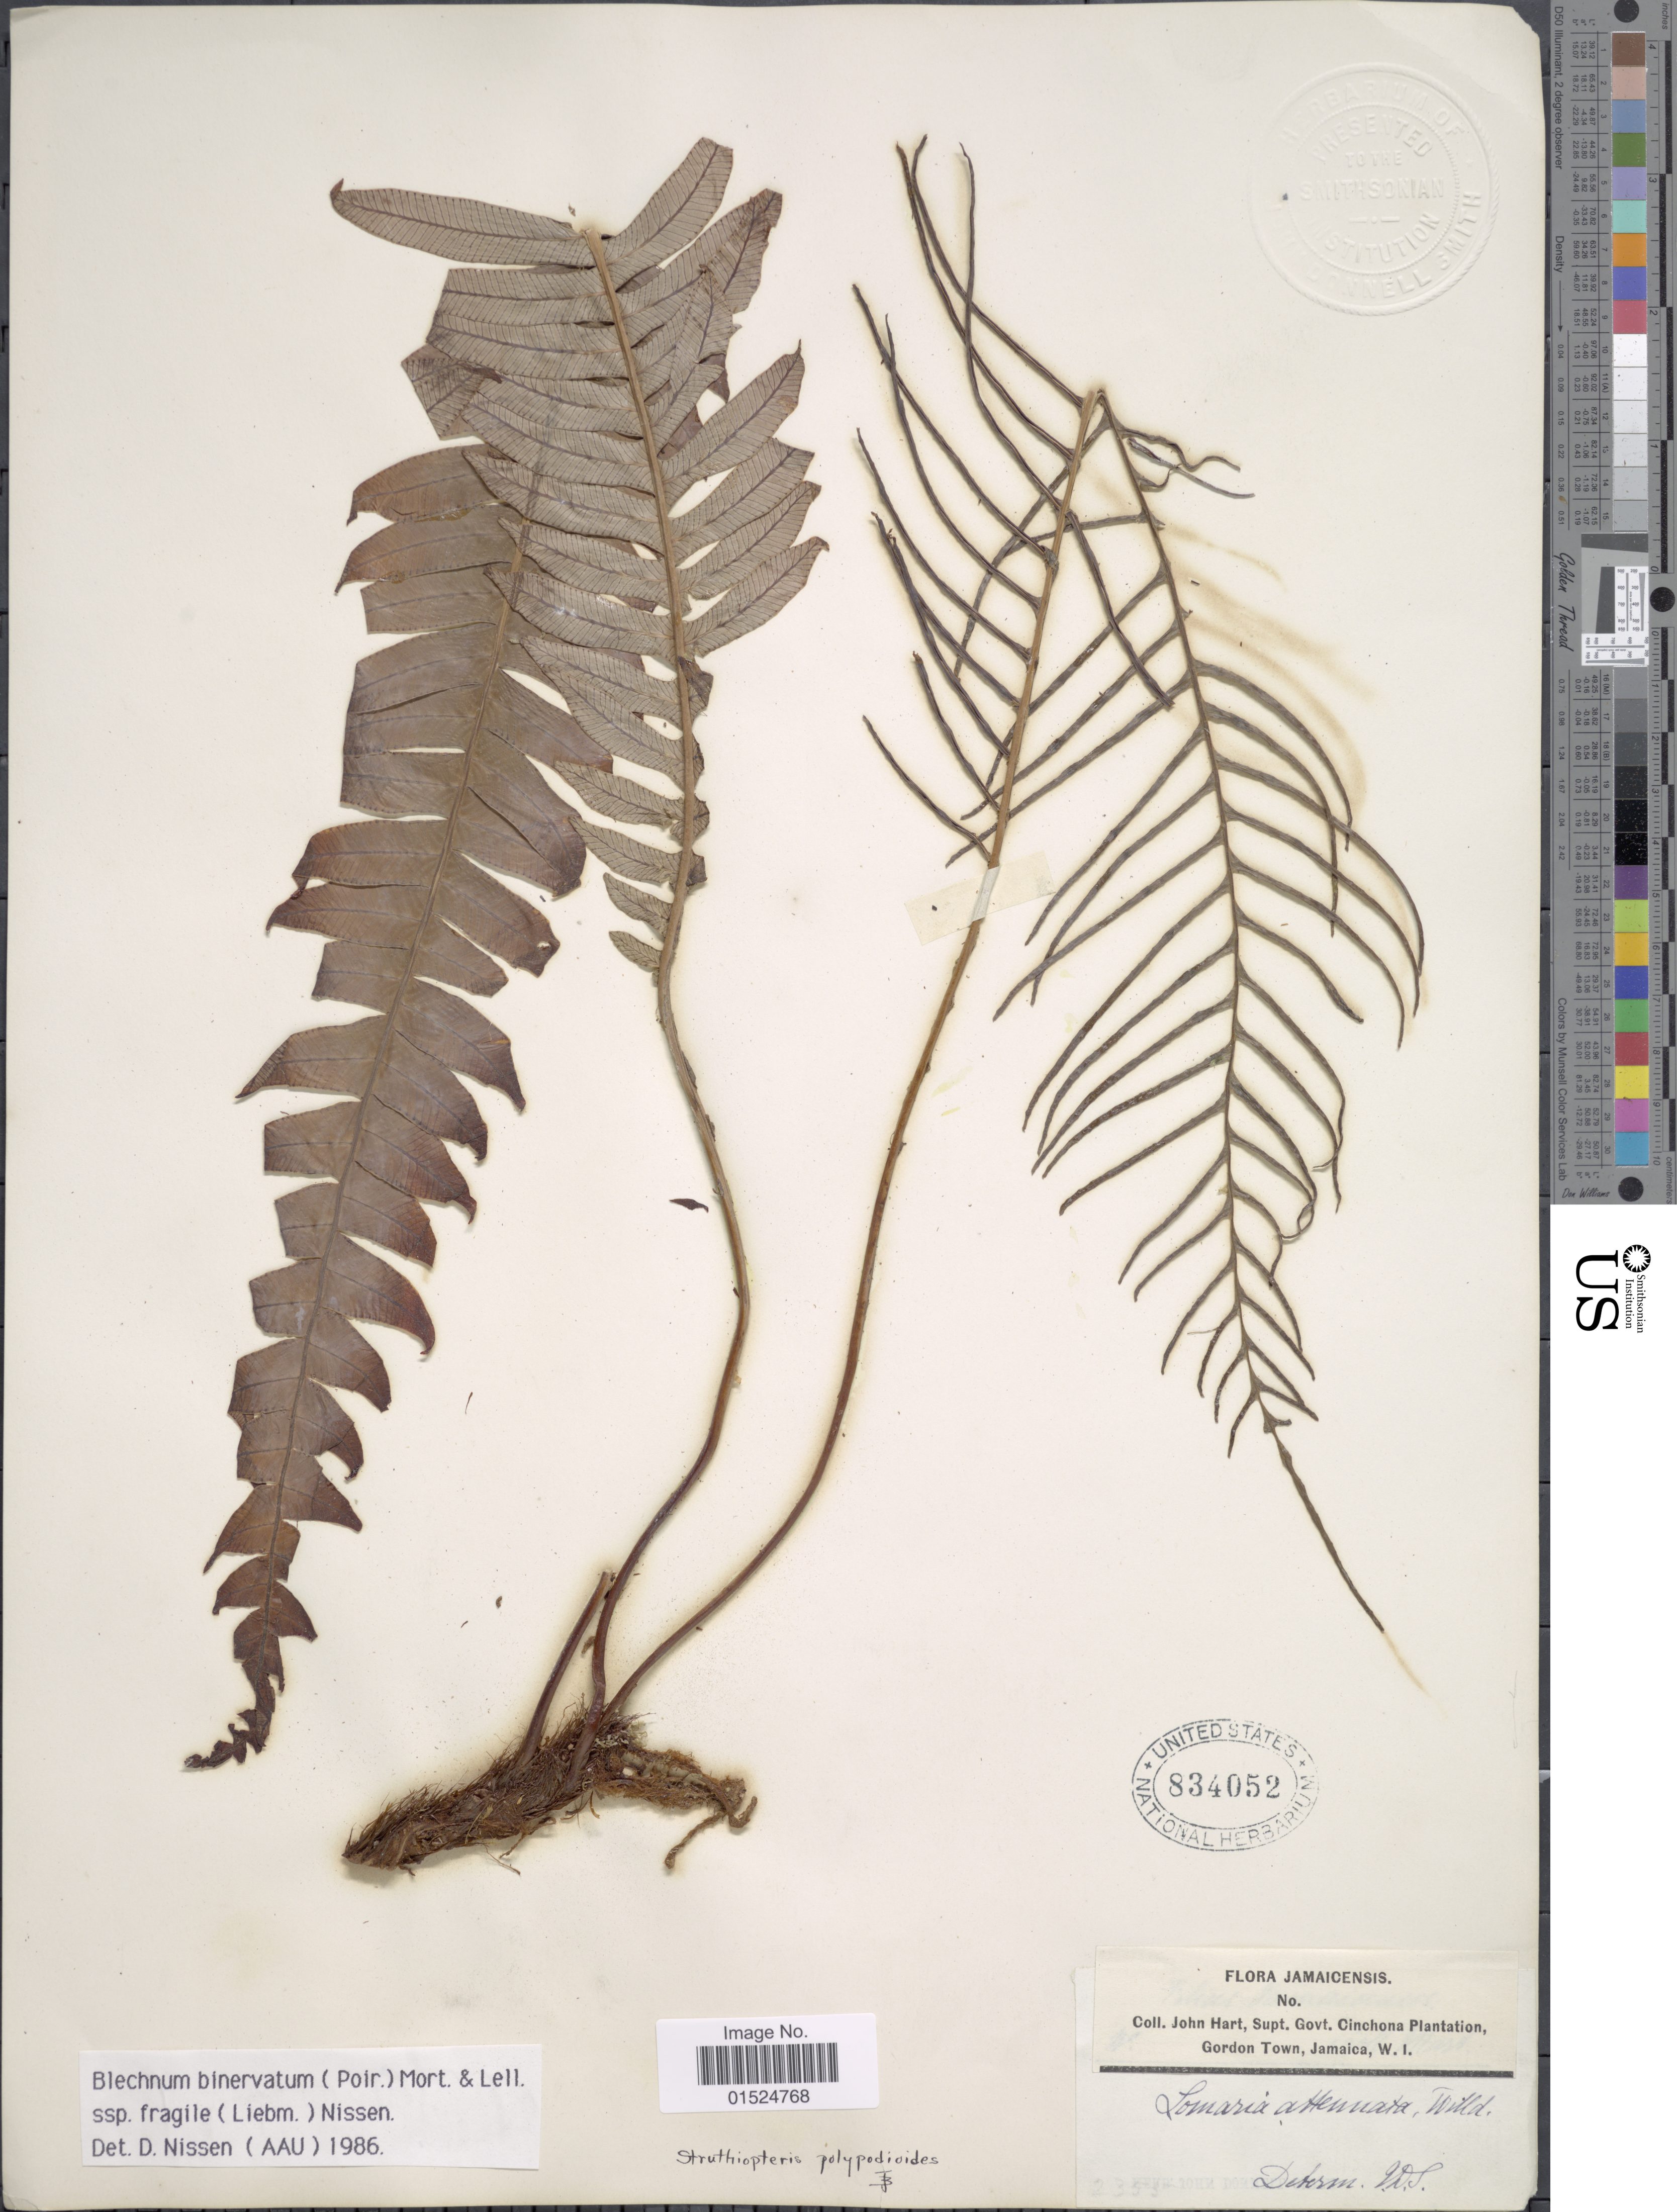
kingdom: Plantae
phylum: Tracheophyta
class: Polypodiopsida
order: Polypodiales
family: Blechnaceae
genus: Blechnum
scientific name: Blechnum fragile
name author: (Liebm.) C.V. Morton & Lellinger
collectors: J. H. Hart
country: Jamaica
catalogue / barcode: US 834052